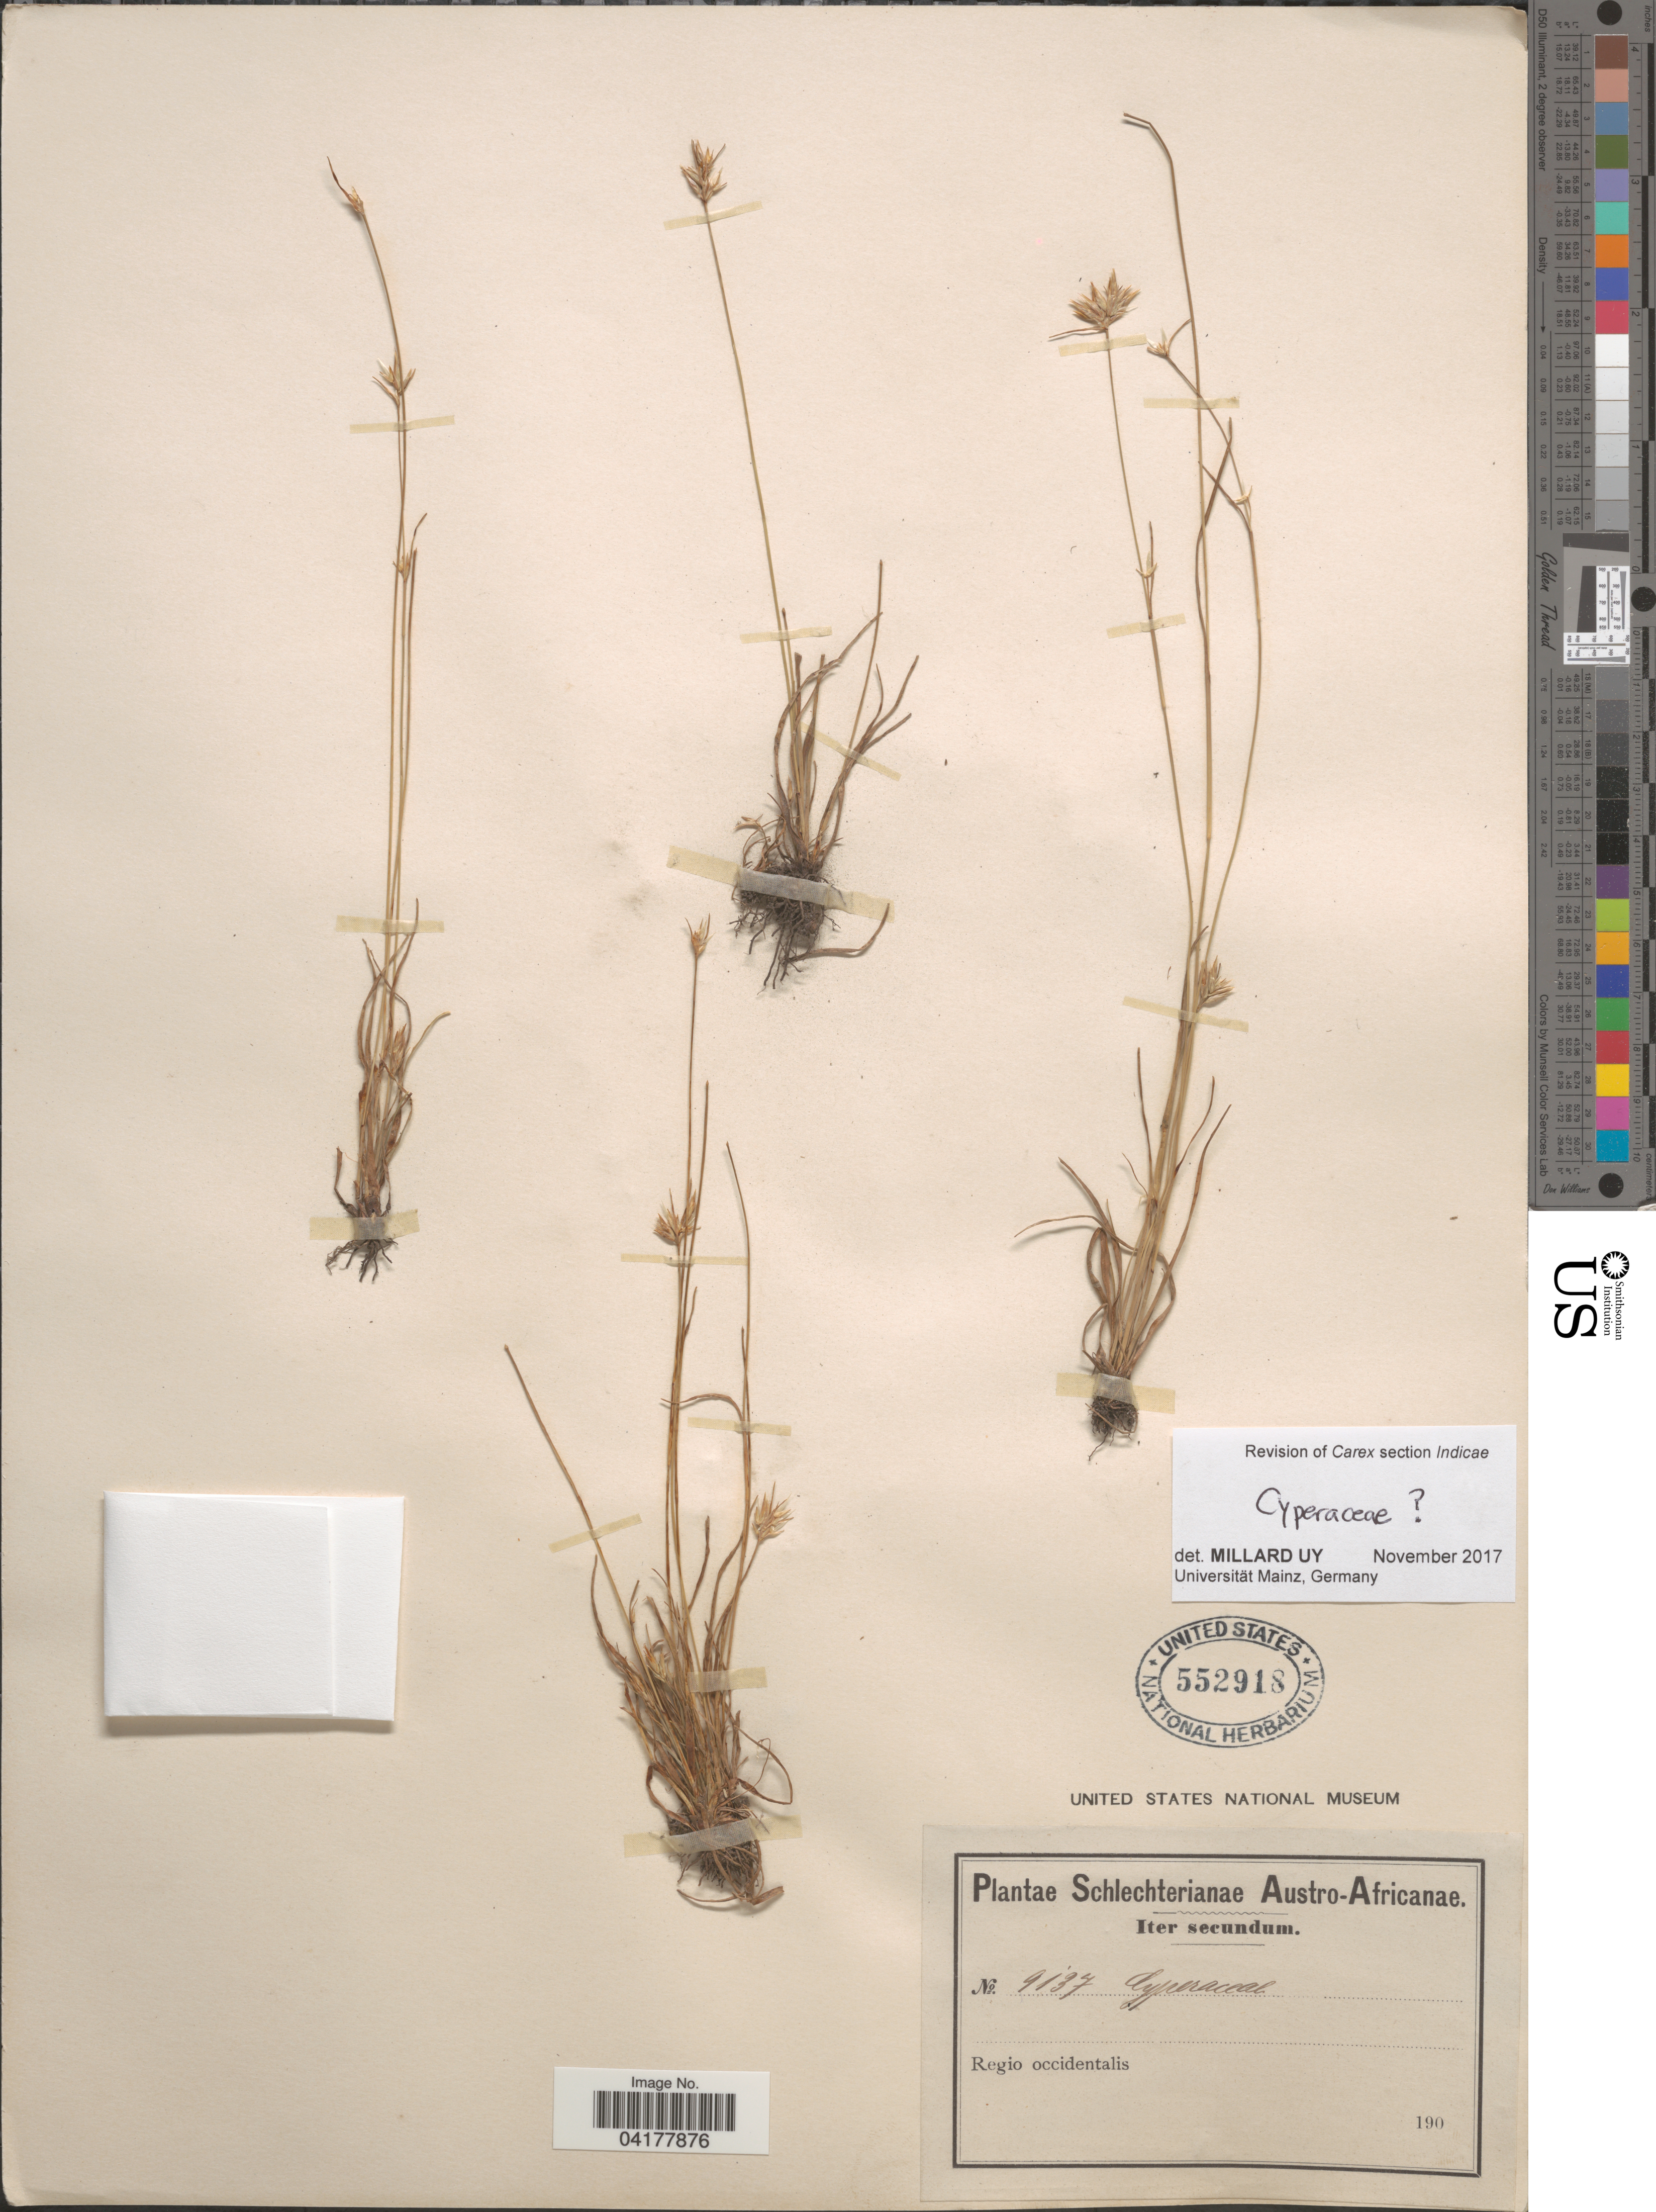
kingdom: Plantae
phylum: Tracheophyta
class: Liliopsida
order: Poales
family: Cyperaceae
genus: Trianoptiles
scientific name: Trianoptiles stipitata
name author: Levyns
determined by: Strong, Mark T., (BOT), Smithsonian Institution - National Museum of Natural History (UNITED STATES)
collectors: Schlechter, --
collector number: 9137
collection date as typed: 190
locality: Austro-Africanae. Regio occidentalis.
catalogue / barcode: US 552918